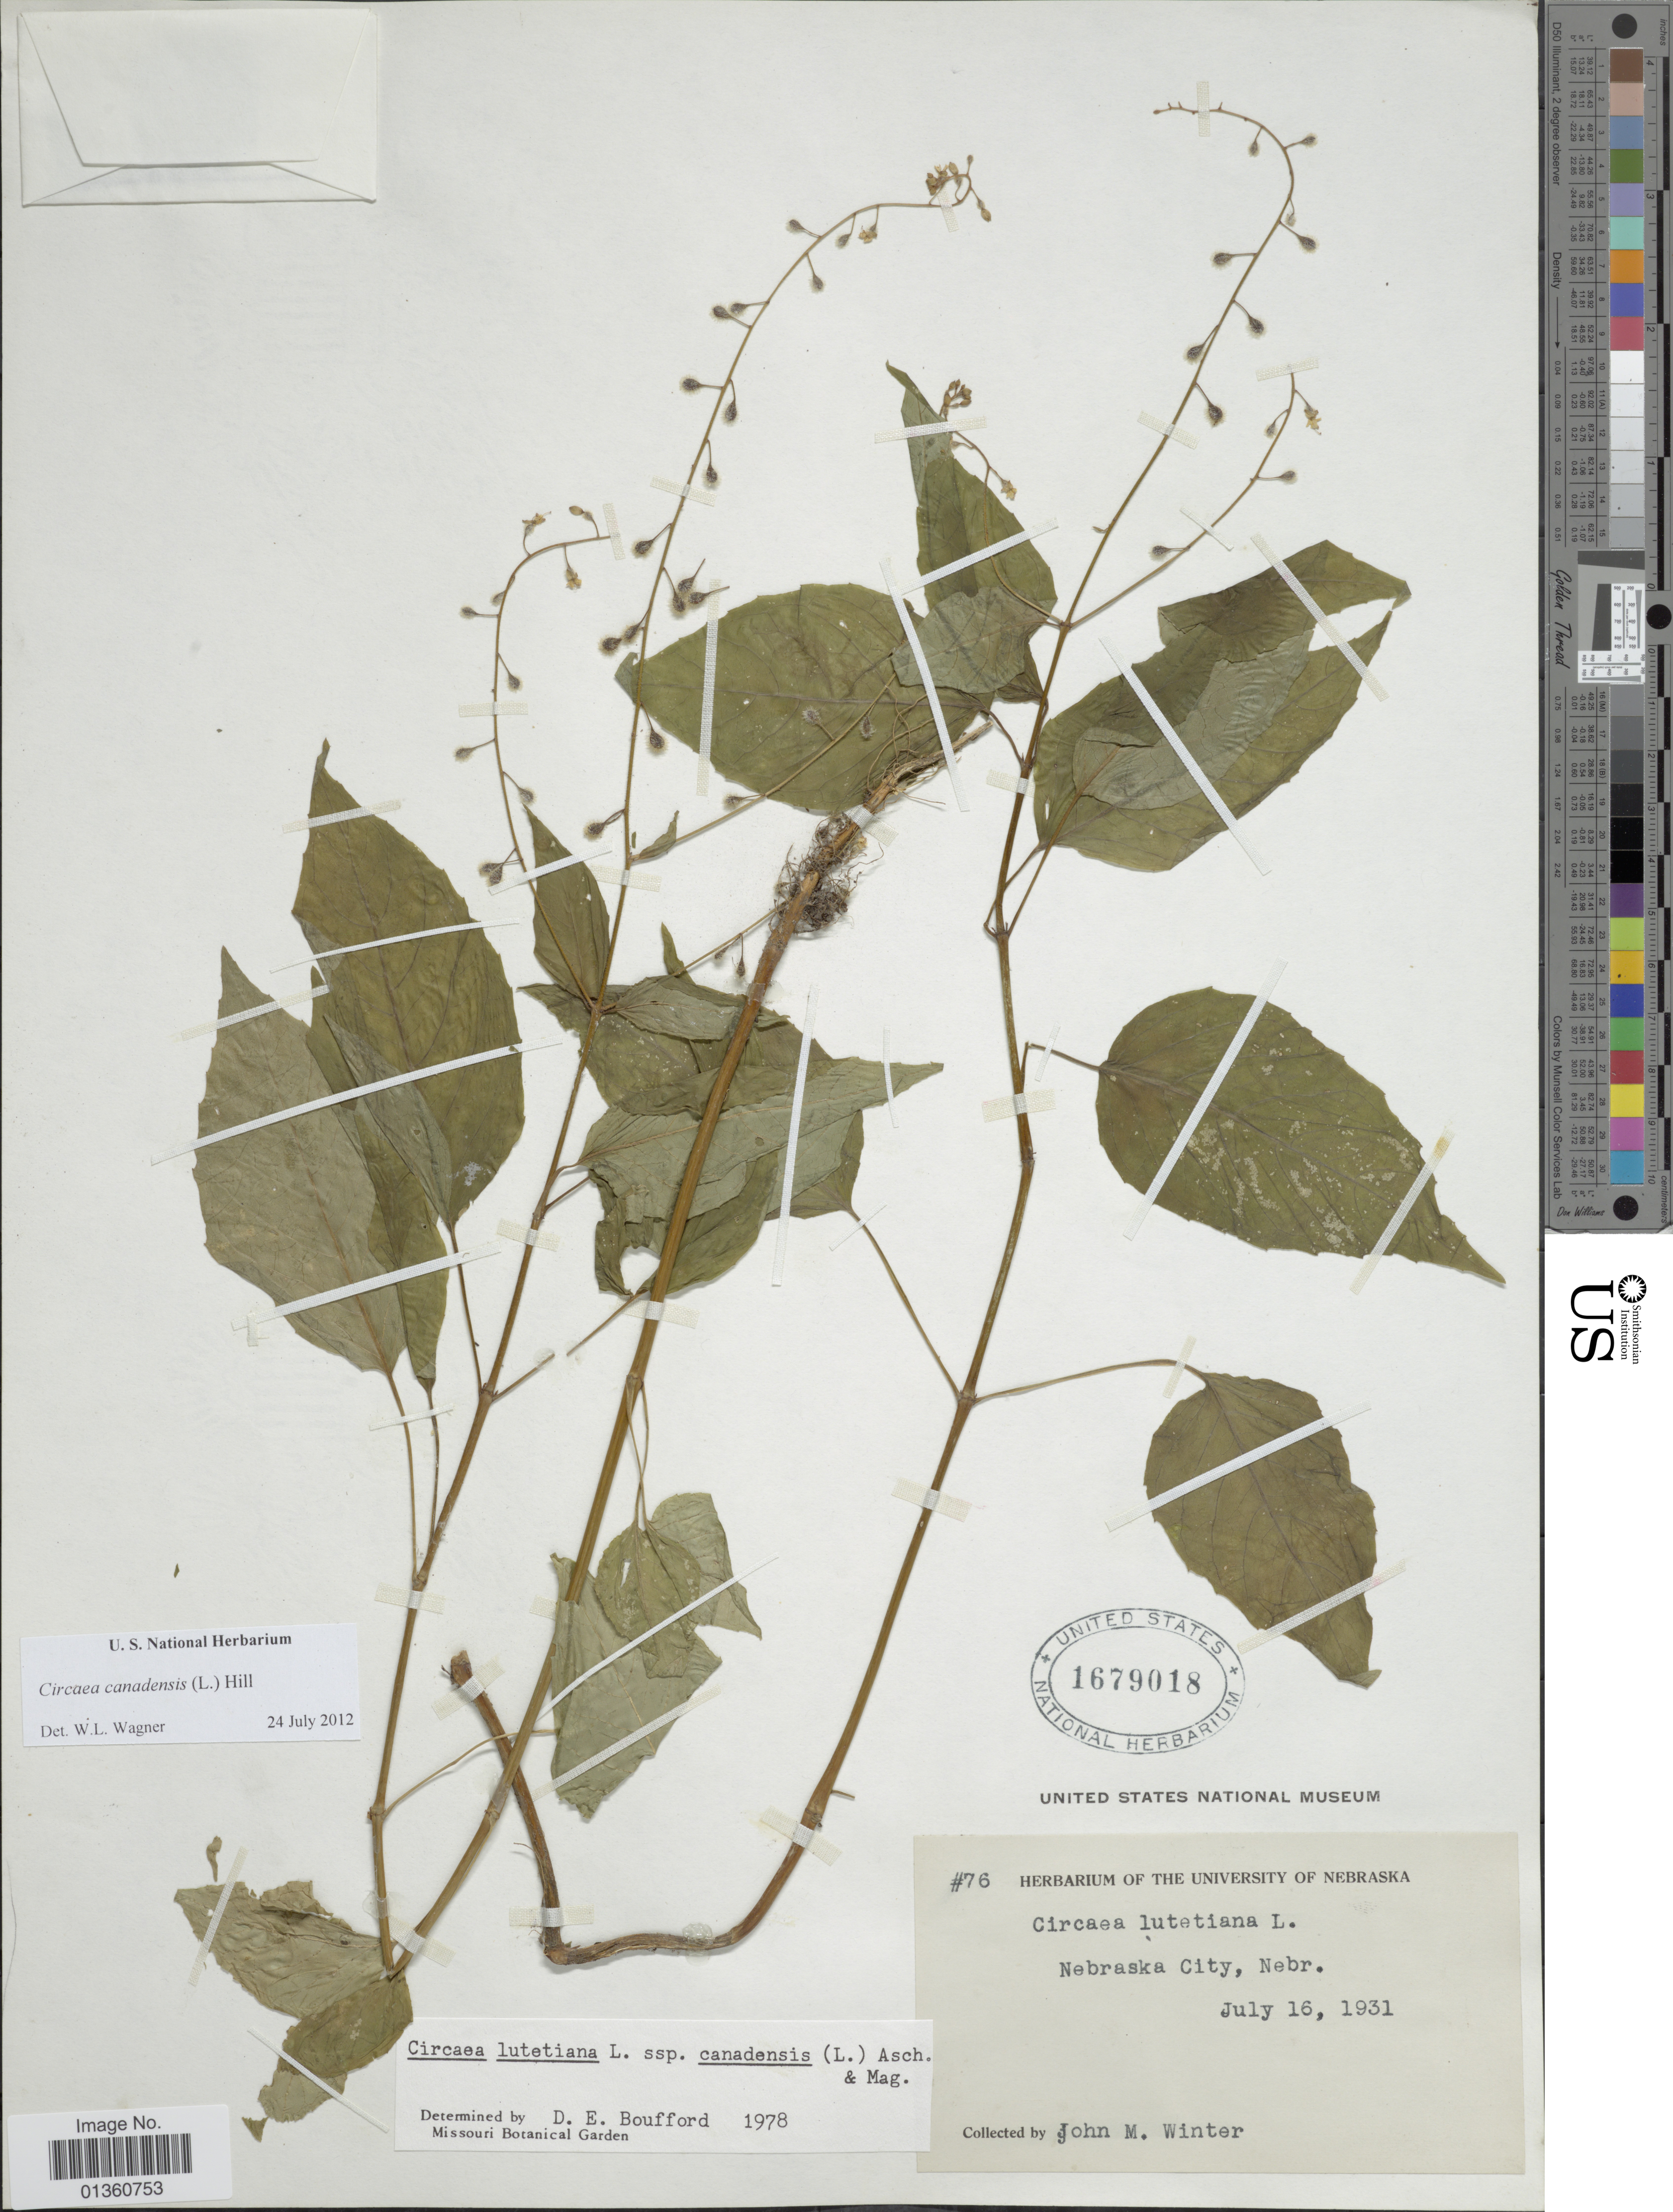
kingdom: Plantae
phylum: Tracheophyta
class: Magnoliopsida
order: Myrtales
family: Onagraceae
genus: Circaea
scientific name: Circaea canadensis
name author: (L.) Hill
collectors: J. M. Winter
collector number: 76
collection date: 1931-07-16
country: United States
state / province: Nebraska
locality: Nebraska City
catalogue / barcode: US 1679018